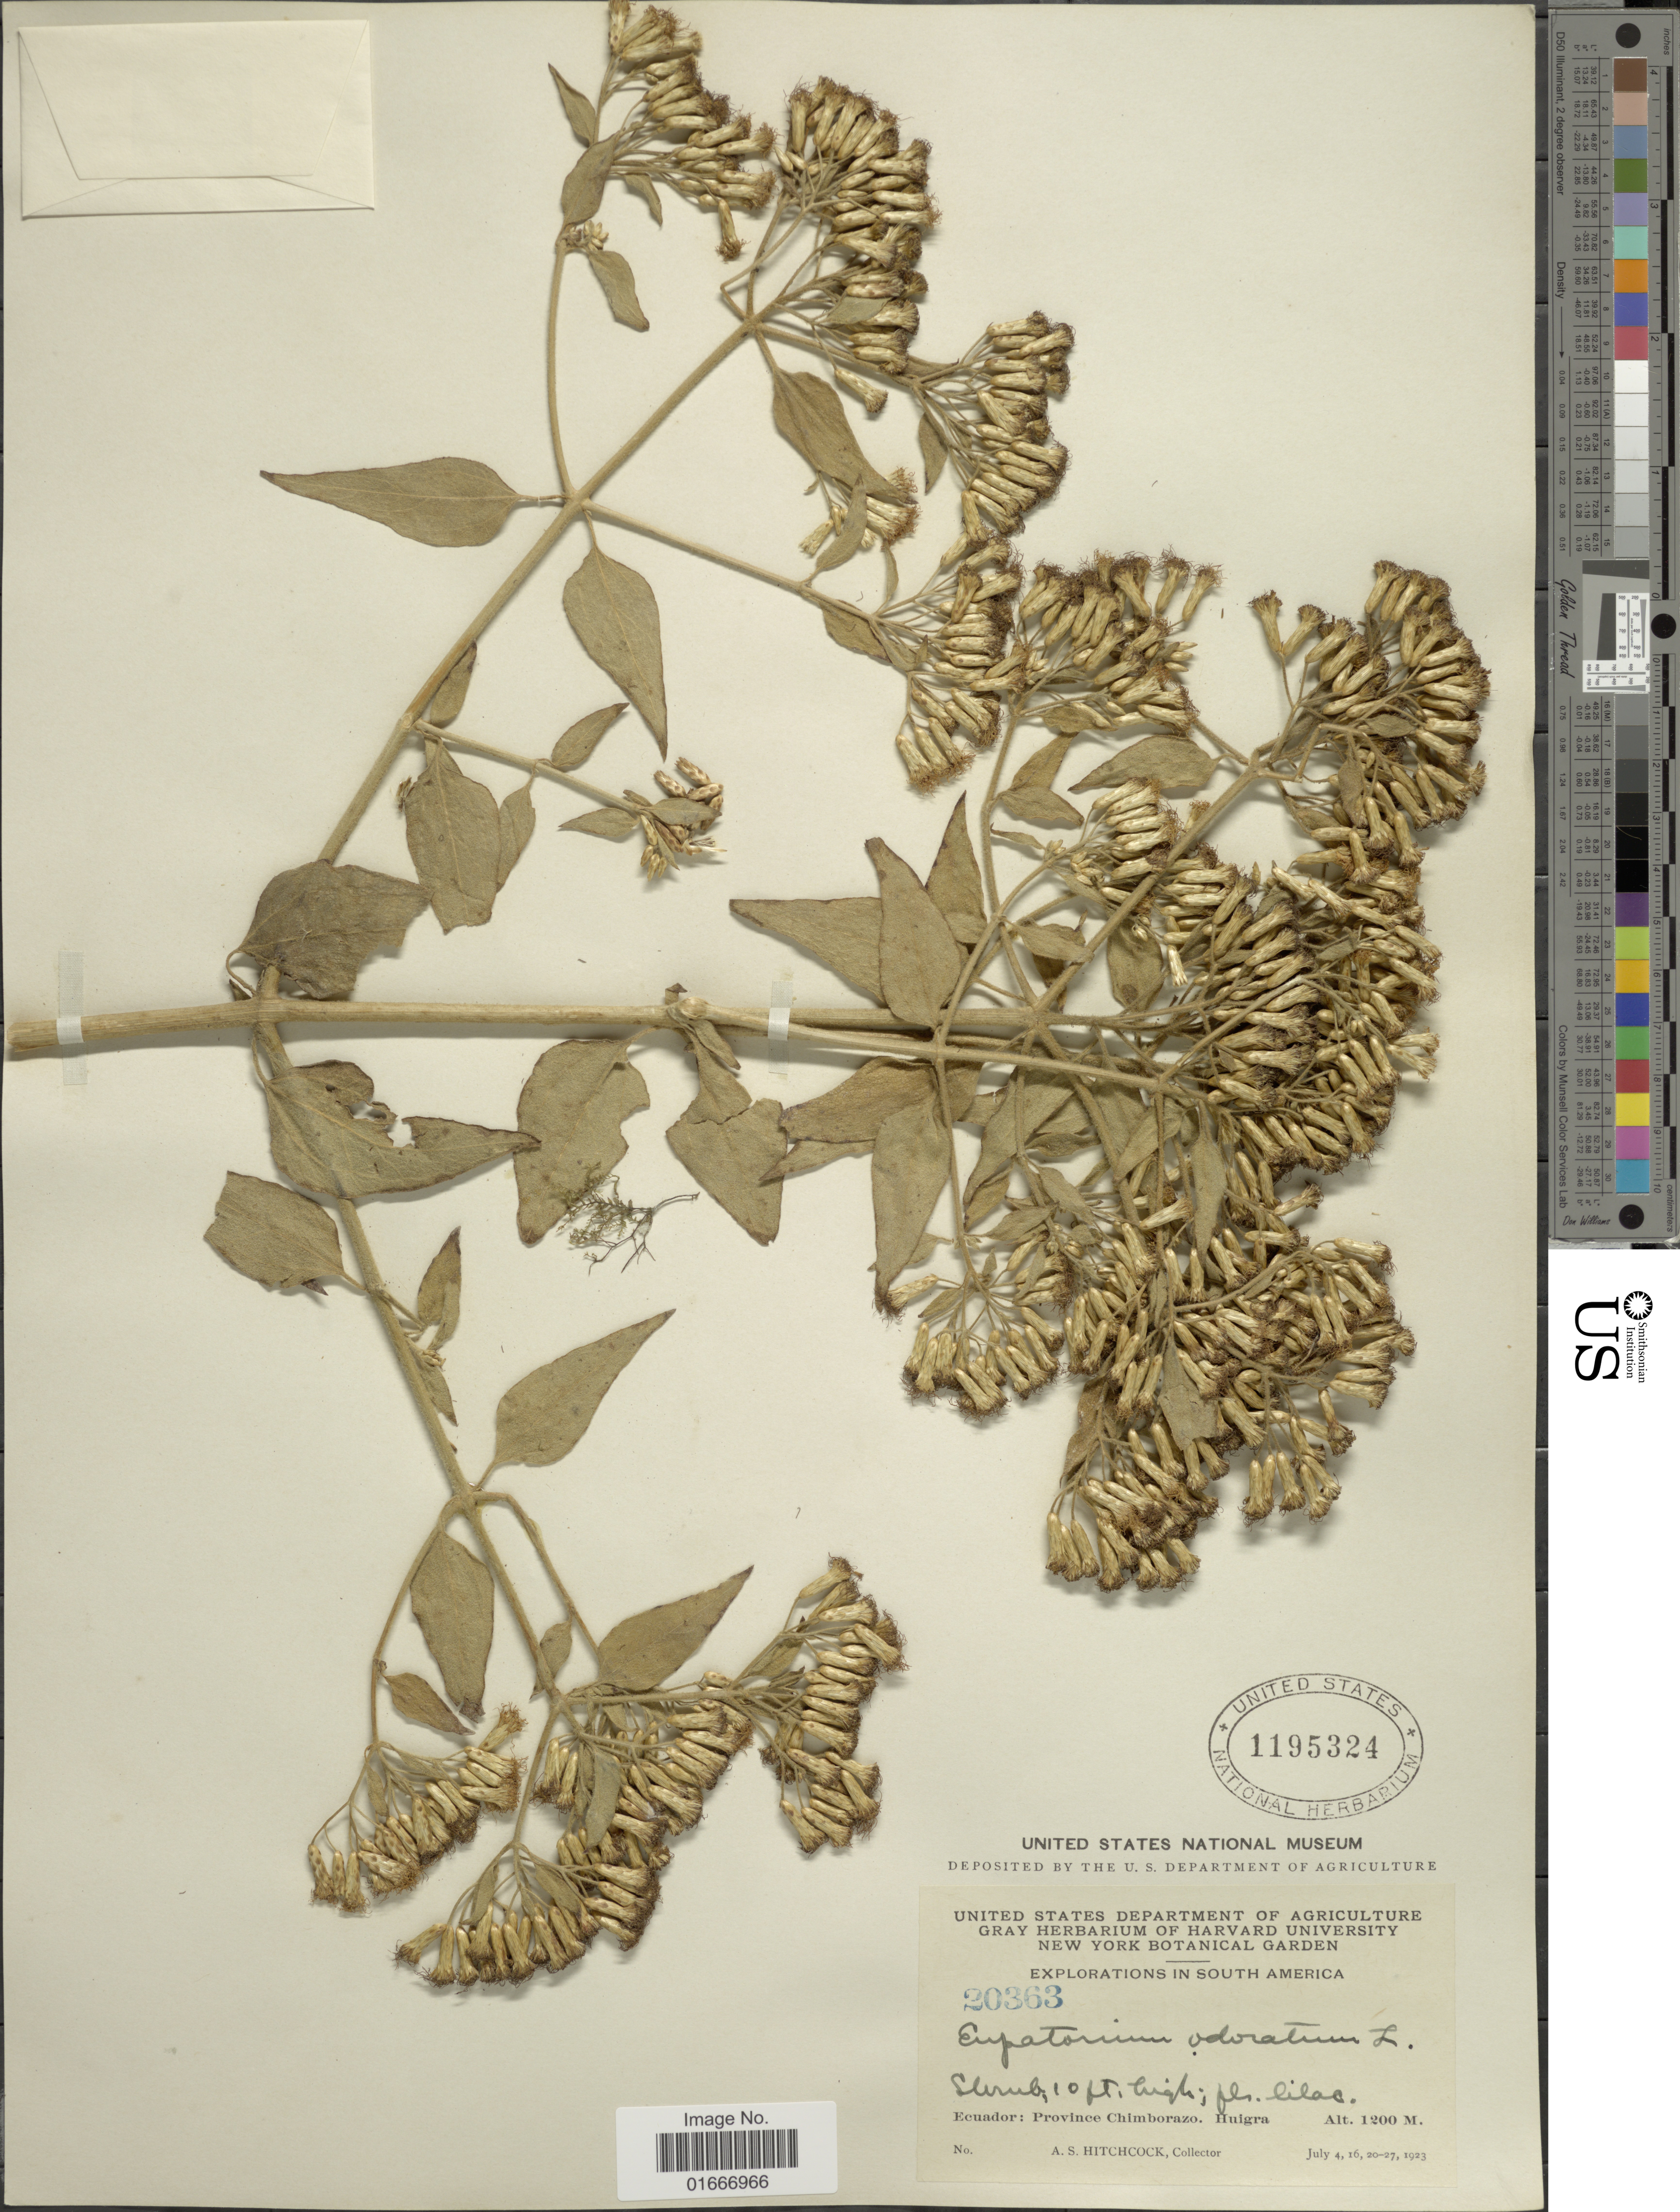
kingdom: Plantae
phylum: Tracheophyta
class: Magnoliopsida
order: Asterales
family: Asteraceae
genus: Chromolaena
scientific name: Chromolaena odorata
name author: (L.) R.M. King & H. Rob.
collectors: A. S. Hitchcock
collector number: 20363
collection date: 1923-07-04/1923-07-27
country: Ecuador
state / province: Chimborazo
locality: Ecuador.: Province Chimborazo. Huigra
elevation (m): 1200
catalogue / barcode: US 1195324